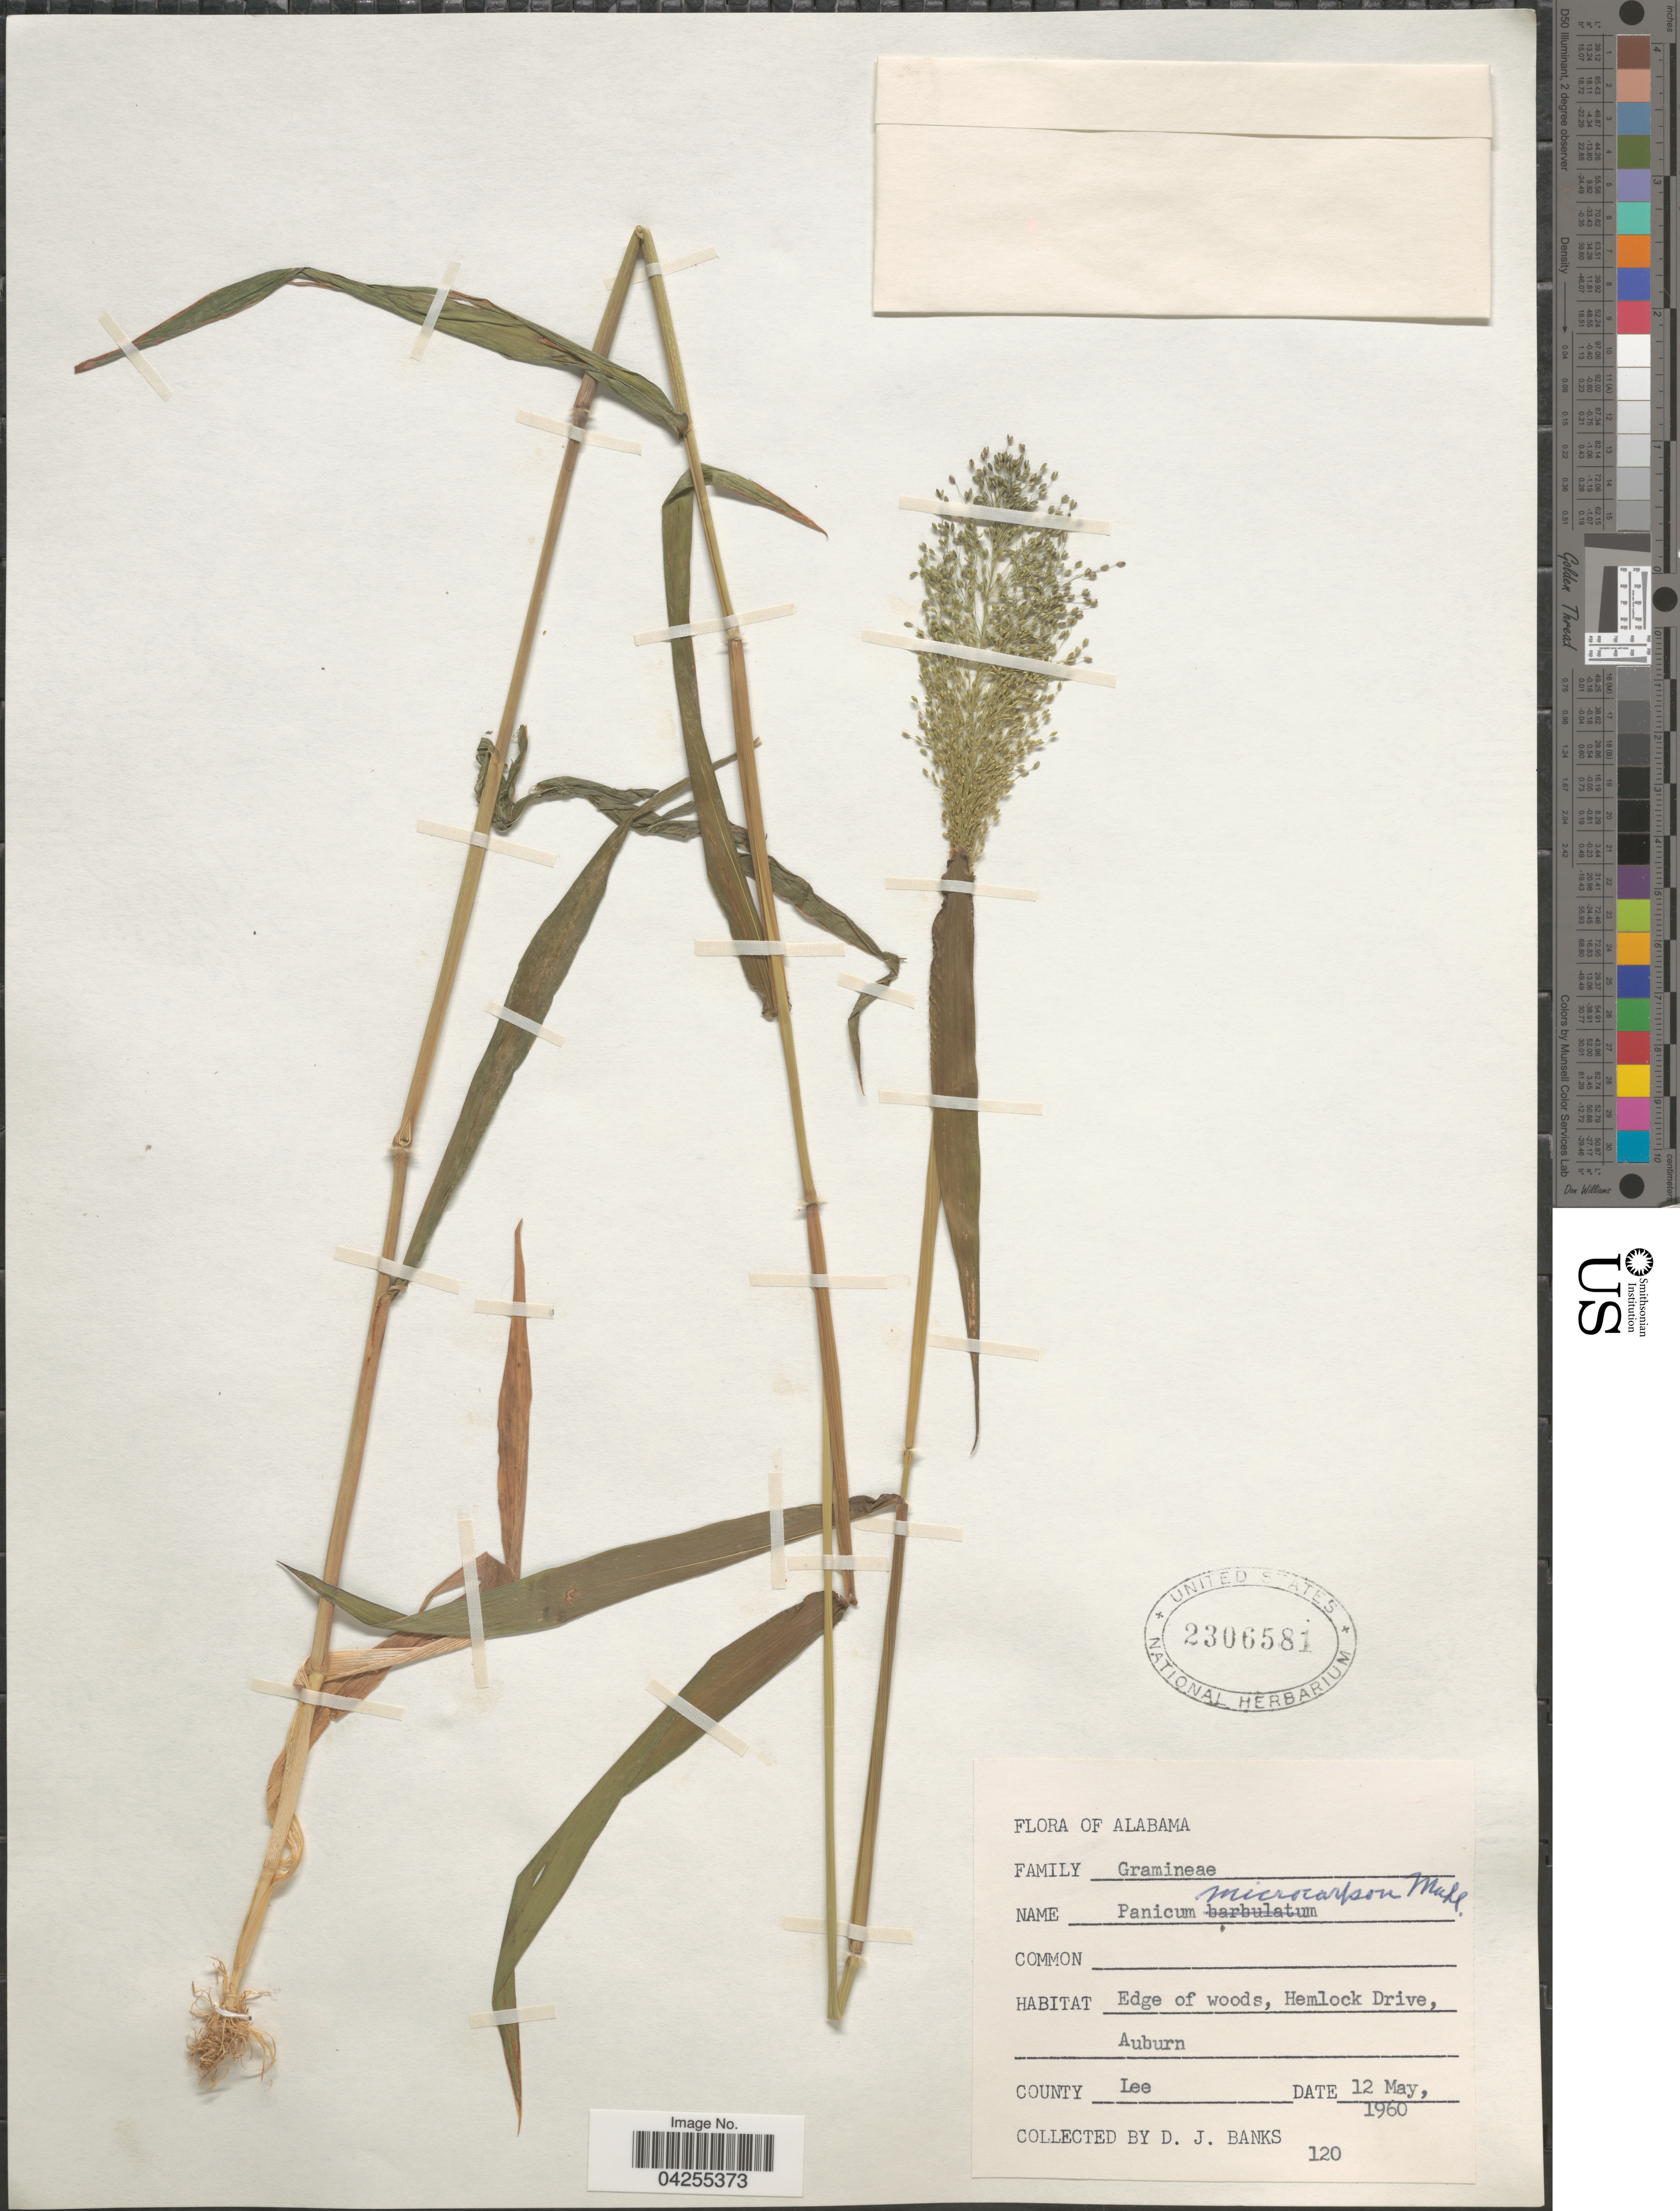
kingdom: Plantae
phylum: Tracheophyta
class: Liliopsida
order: Poales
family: Poaceae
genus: Dichanthelium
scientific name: Dichanthelium dichotomum var. dichotomum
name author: (L.) Gould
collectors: D. J. Banks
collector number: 120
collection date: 1960-05-12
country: United States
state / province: Alabama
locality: Edge of woods, Hemlock Drive, Auburn. County Lee.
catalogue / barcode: US 2306581